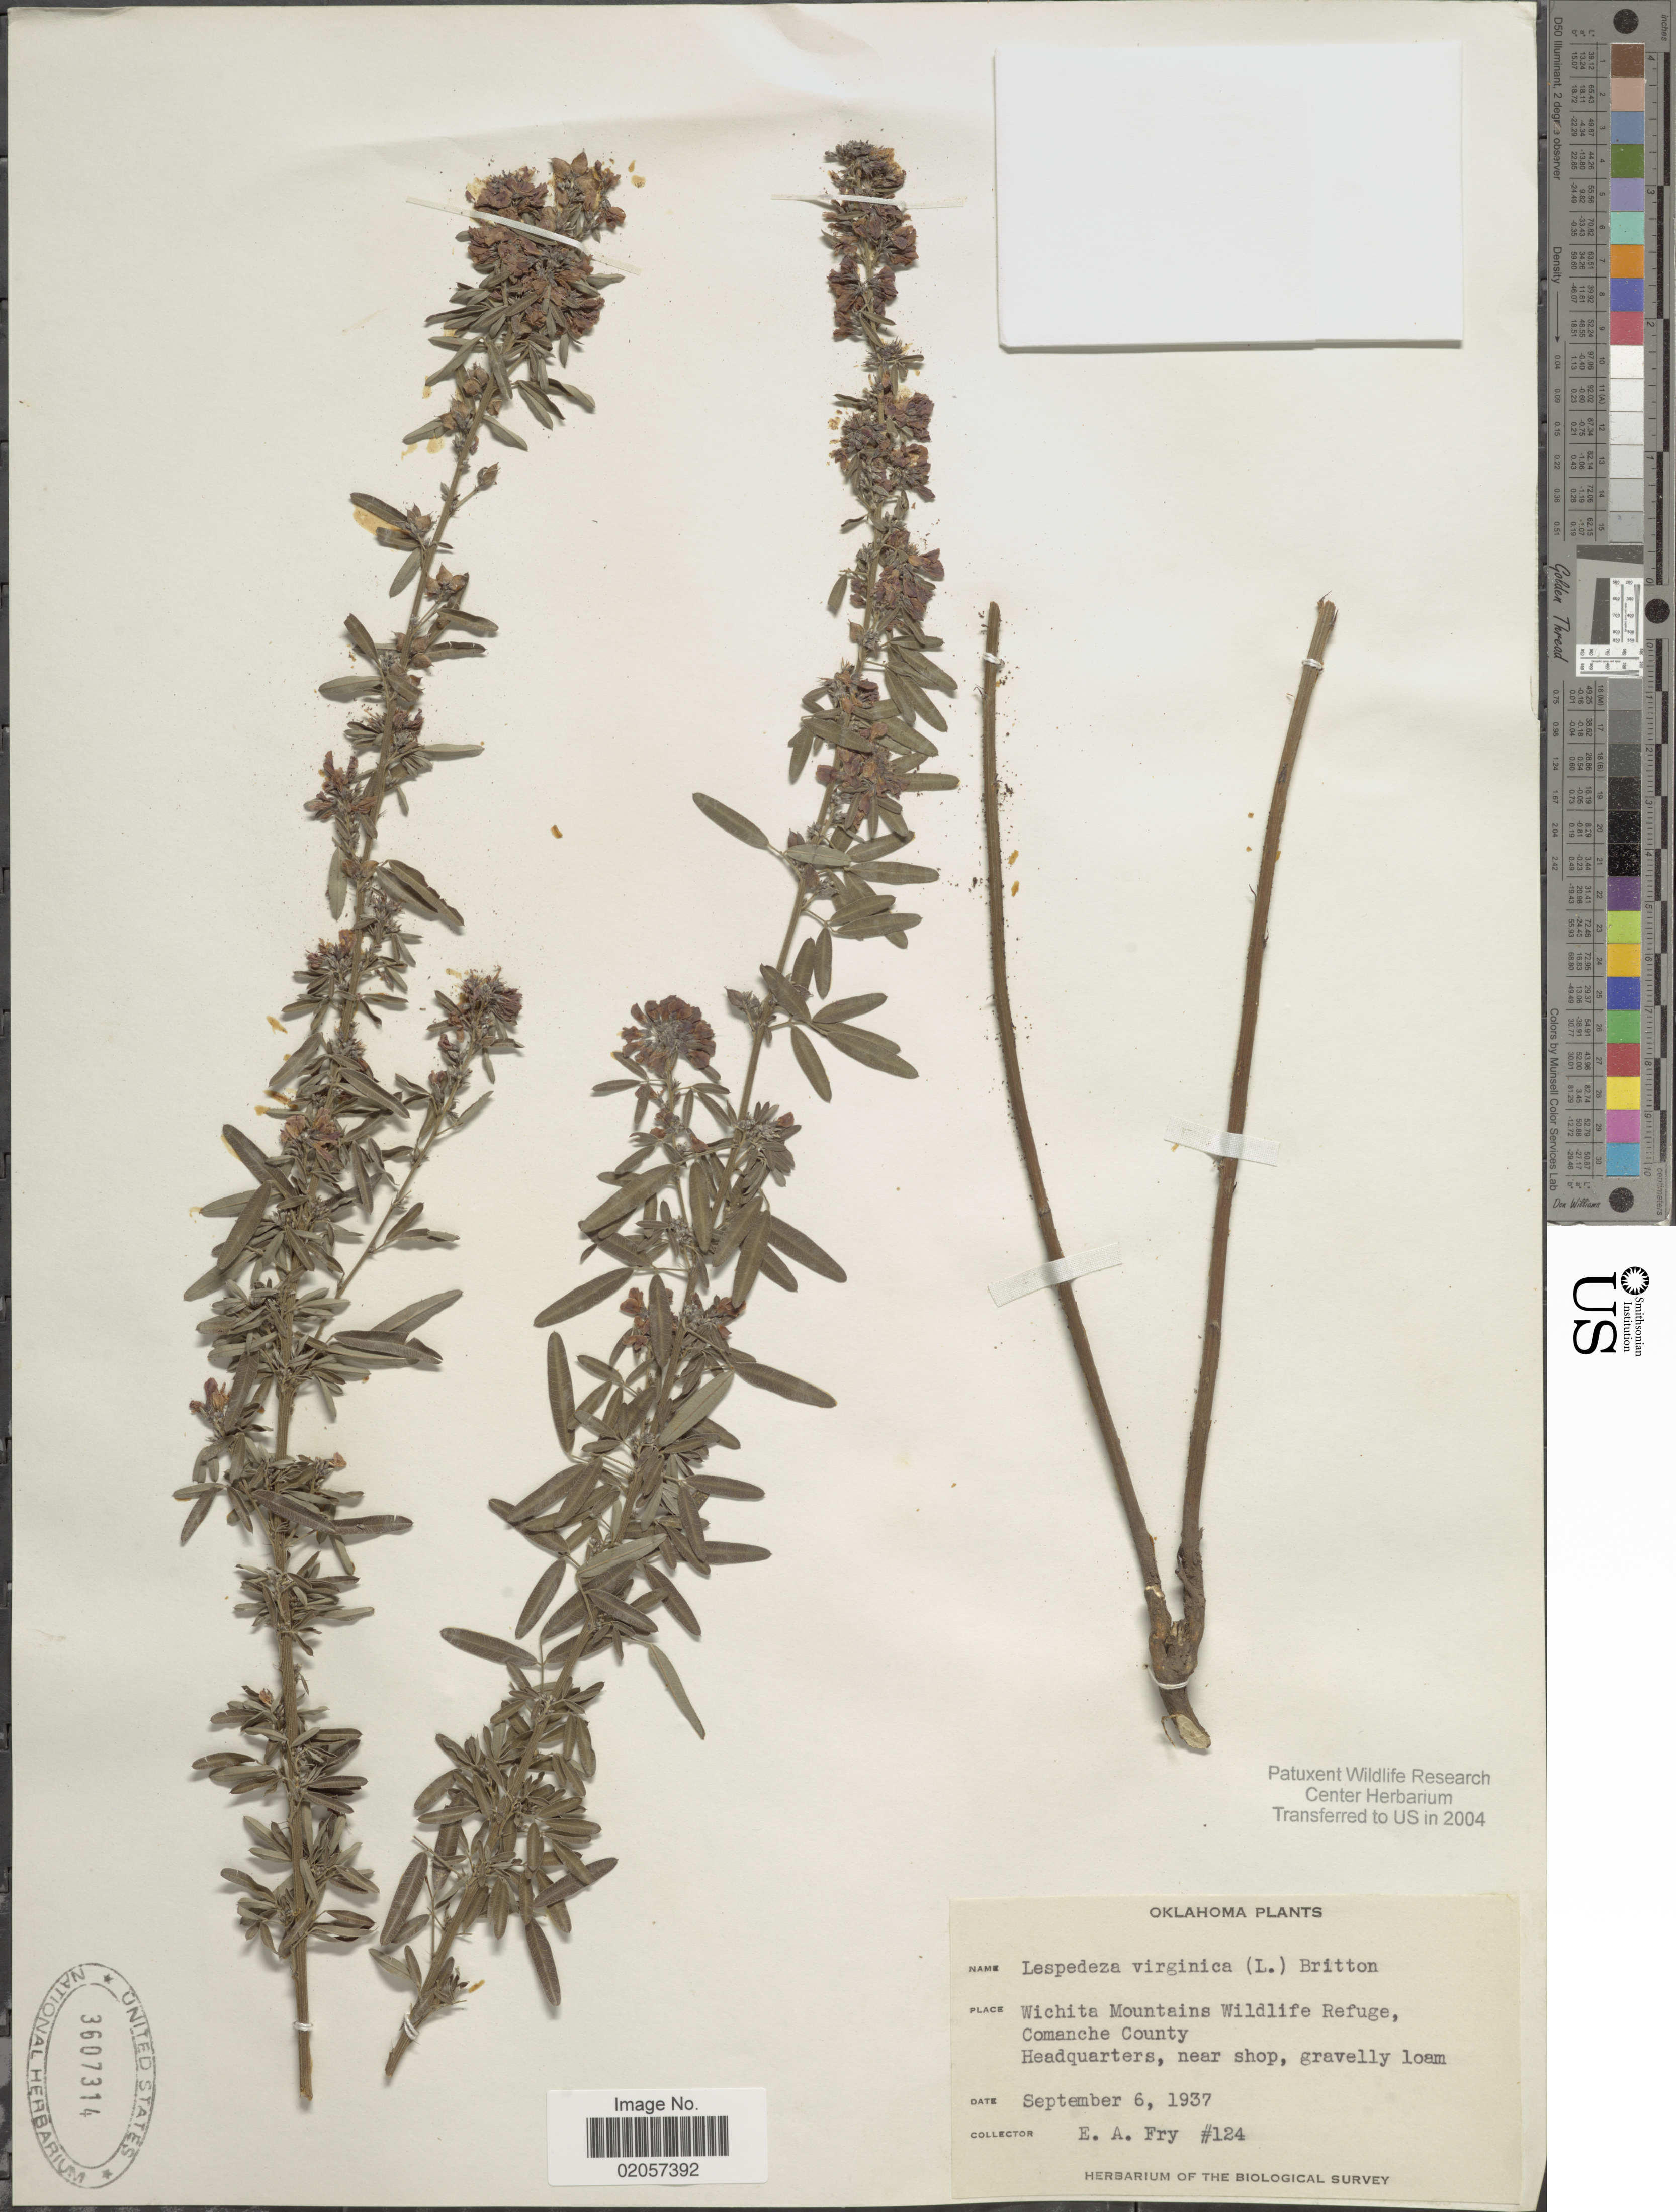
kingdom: Plantae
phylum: Tracheophyta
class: Magnoliopsida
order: Fabales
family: Fabaceae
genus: Lespedeza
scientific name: Lespedeza virginica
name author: (L.) Britton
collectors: E. Fry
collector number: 124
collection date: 1937-09-06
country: United States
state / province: Oklahoma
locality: Oklahoma, Wichita Mountains Wildlife Refuge, Comanche County. Headquarters, near shop.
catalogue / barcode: US 3607314